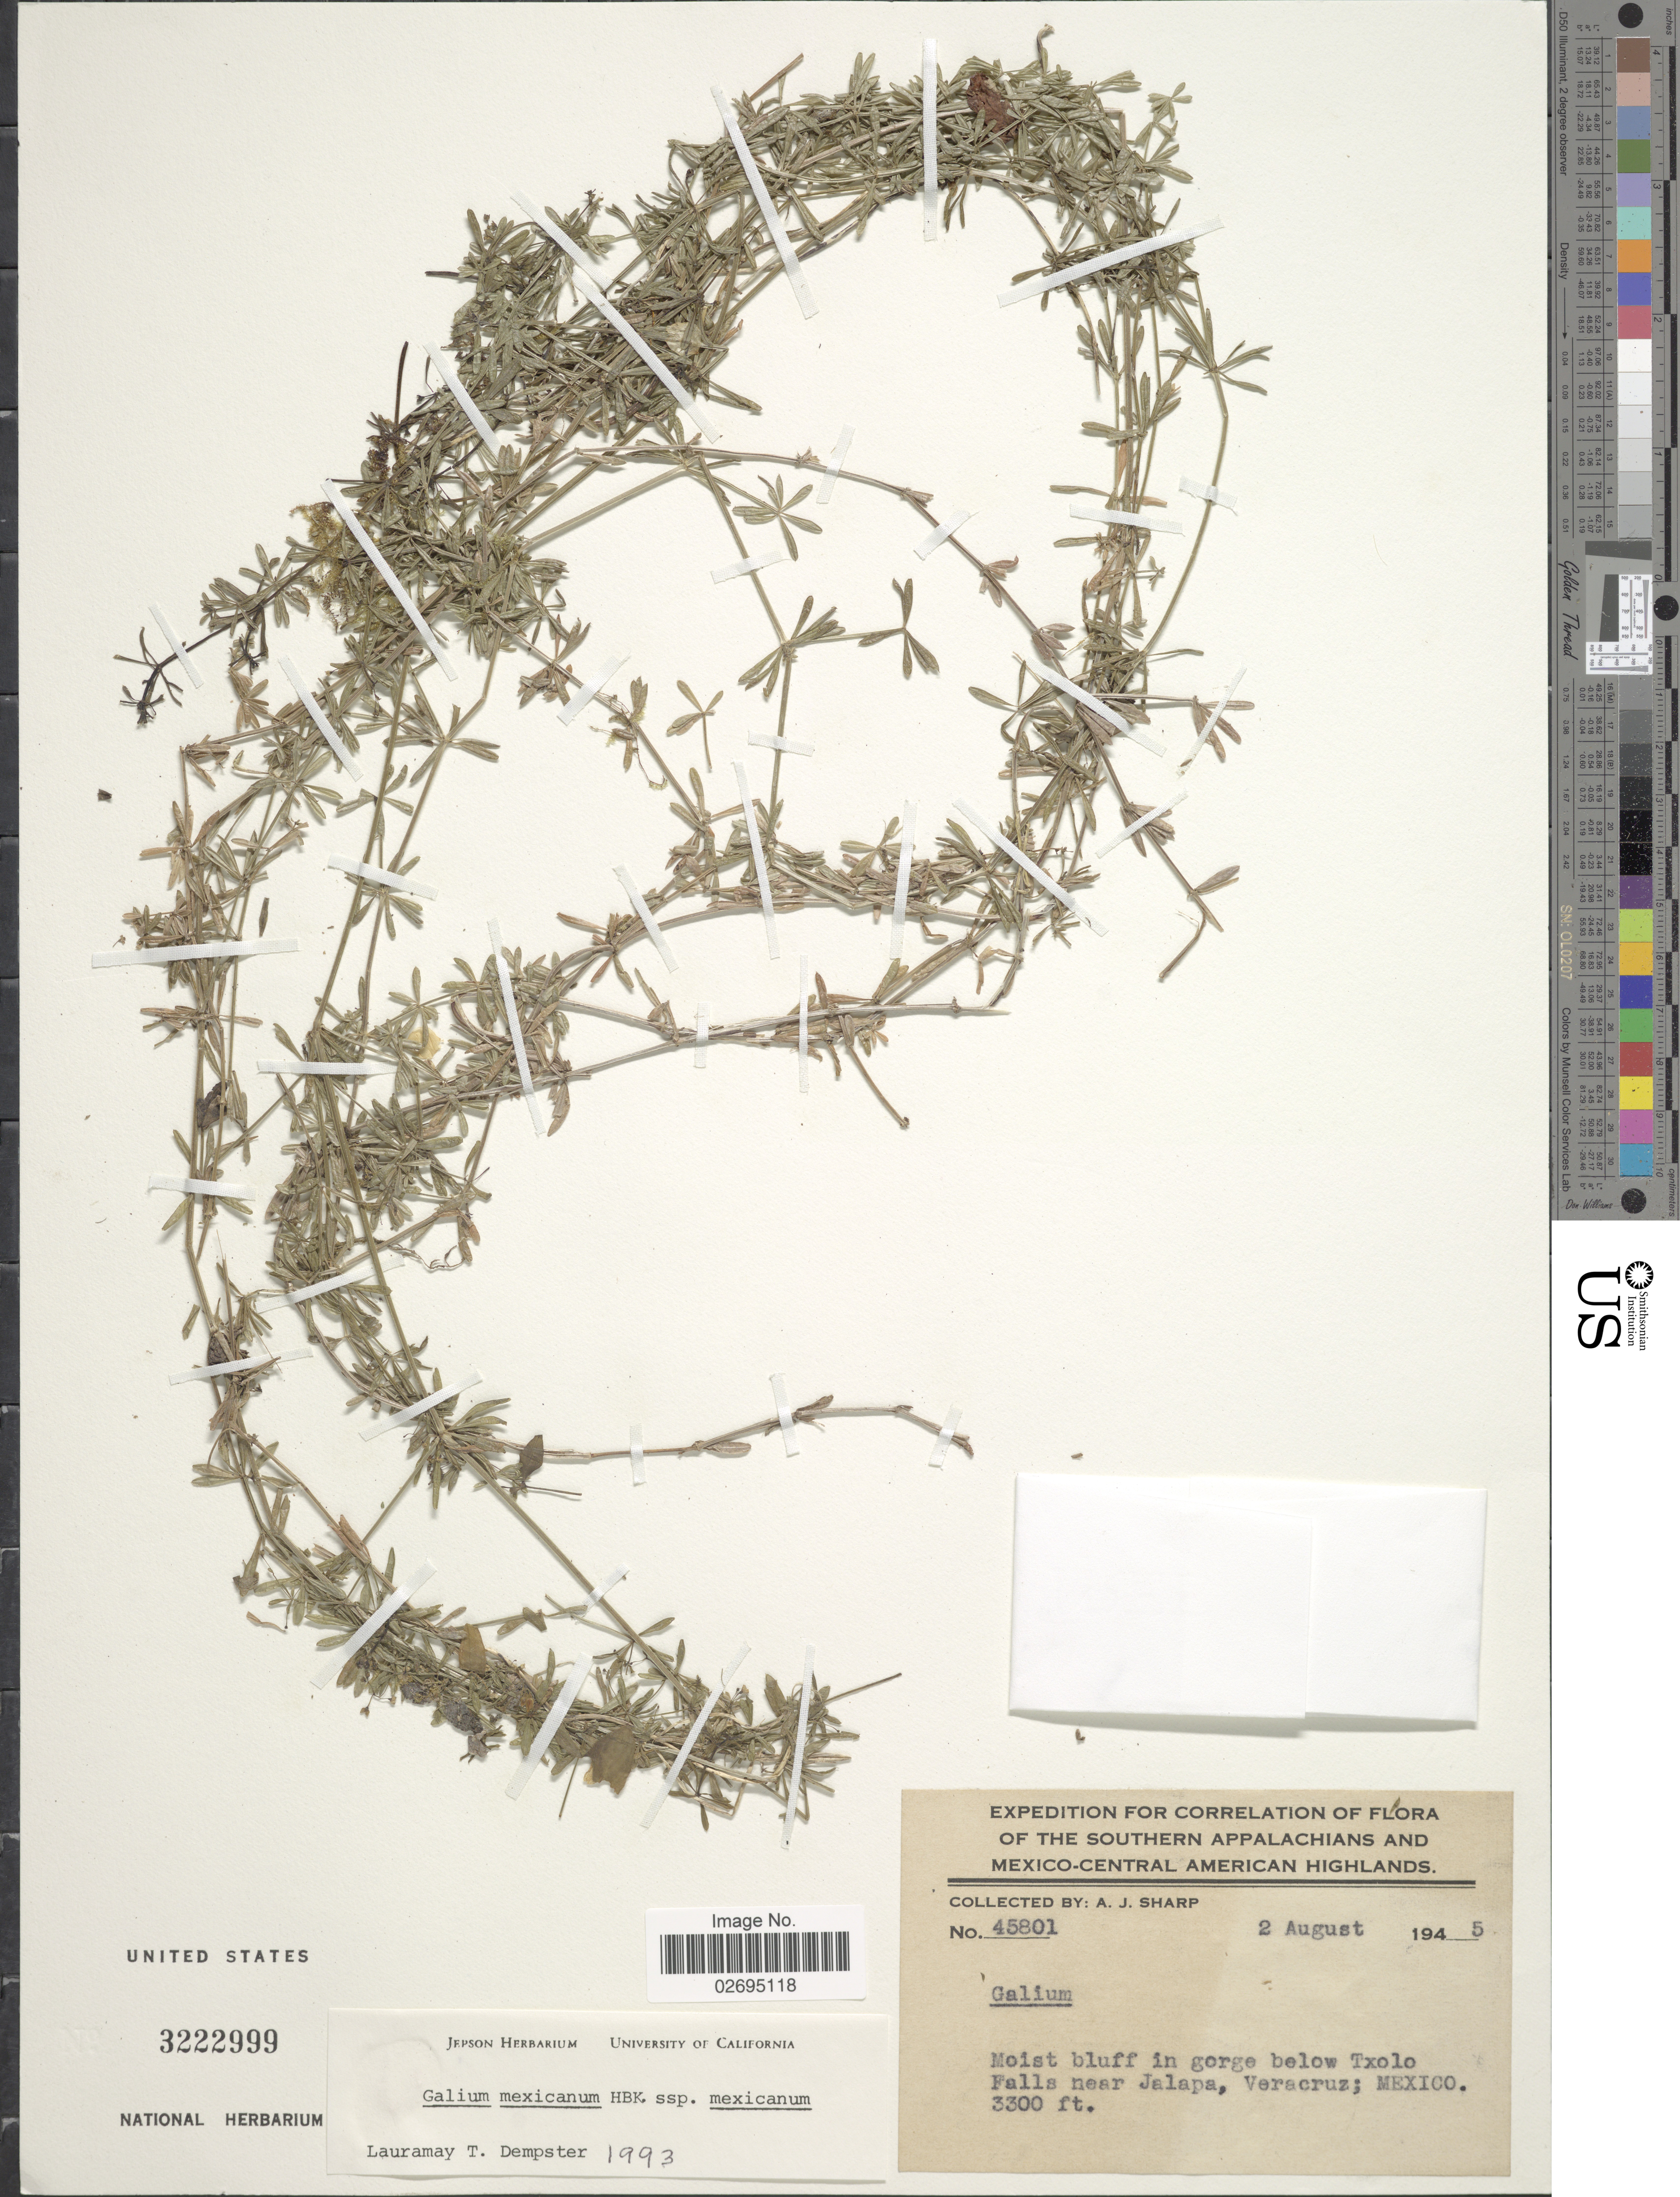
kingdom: Plantae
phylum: Tracheophyta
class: Magnoliopsida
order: Gentianales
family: Rubiaceae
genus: Galium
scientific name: Galium mexicanum subsp. mexicanum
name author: Kunth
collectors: A. J. Sharp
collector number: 45801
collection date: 1945-08-02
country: Mexico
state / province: Veracruz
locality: Southern Appalachians and Mexico-Central American Highlands. Below Txolo Falls near Jalapa, Veracruz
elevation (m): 1006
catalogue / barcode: US 3222999